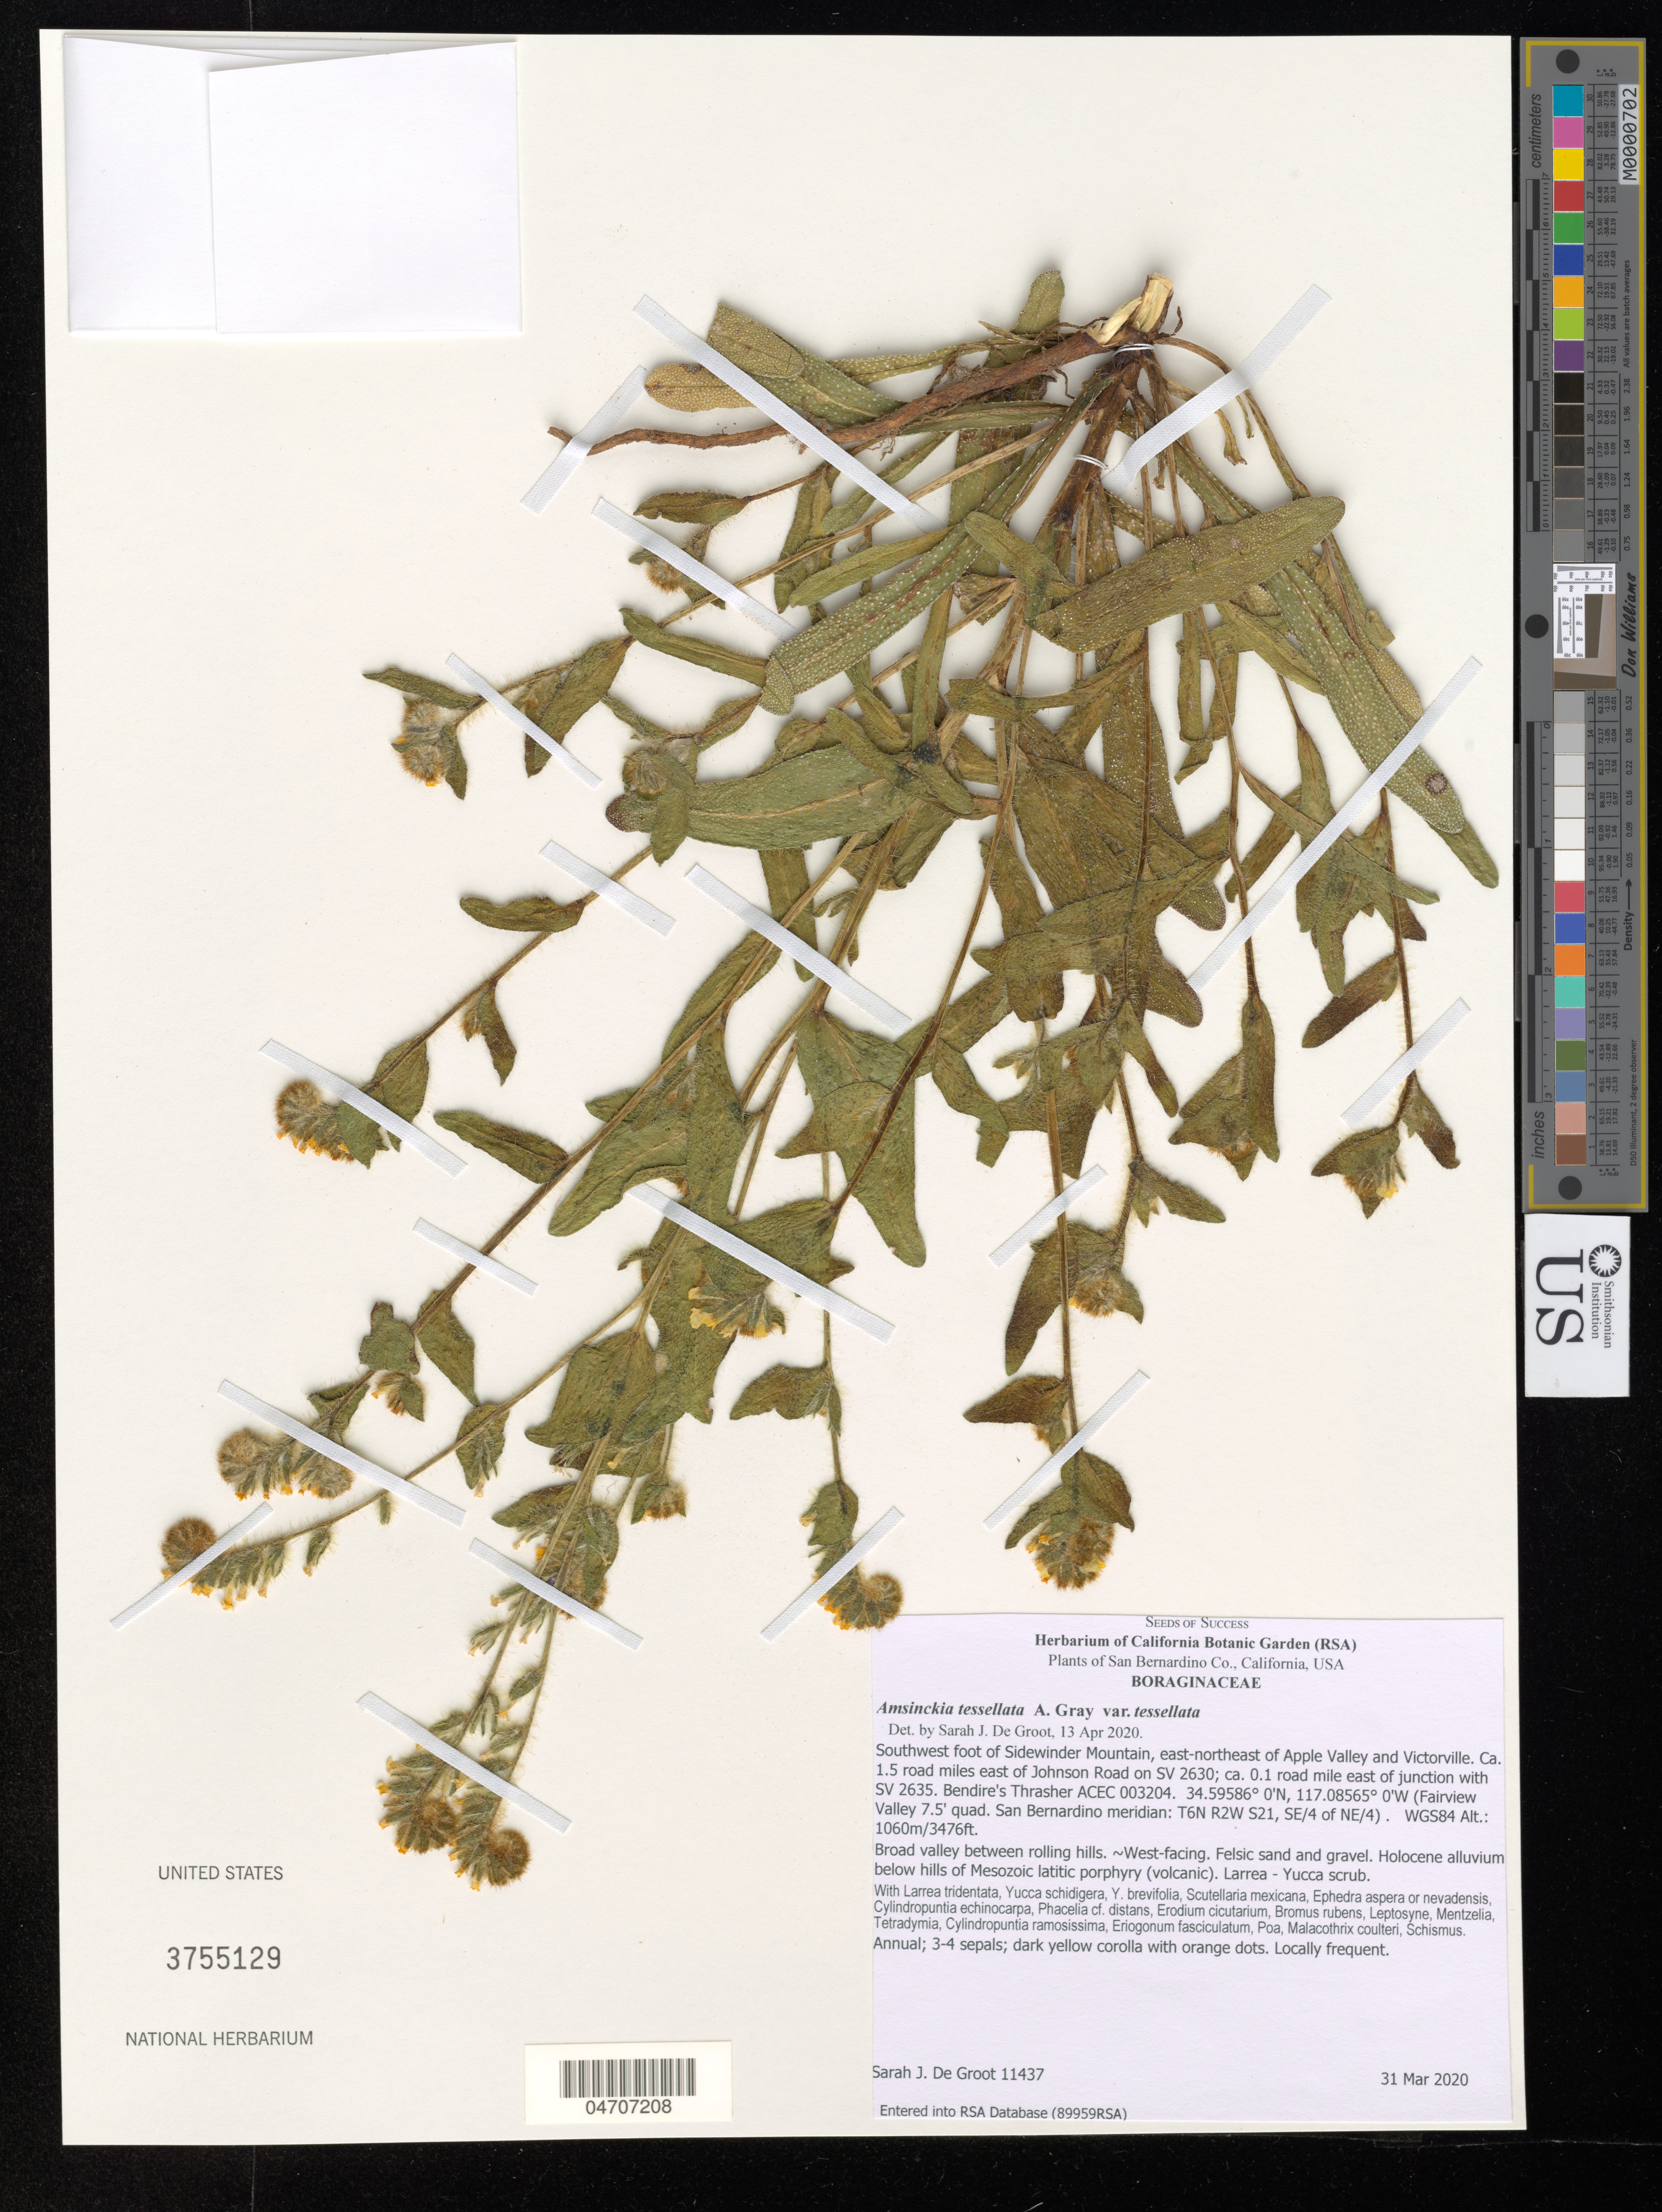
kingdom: Plantae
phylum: Tracheophyta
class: Magnoliopsida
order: Boraginales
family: Boraginaceae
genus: Amsinckia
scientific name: Amsinckia tessellata var. gloriosa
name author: (Eastw. ex Suksd.) Hoover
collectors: S. De Groot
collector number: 11437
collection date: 2020-03-31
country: United States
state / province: California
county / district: San Bernardino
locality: San Bernardino Co. Southwest foot of Sidewinder Mountain, east-northeast of Apple Valley and Victorville. Ca. 1.5 road miles east of Johnson Road on SV 2630; ca. 0.1 road mile east of junction with SV 2635. Bendire's Thrasher ACEC 003204. (Fairview Valley 7.5' quad. San Bernardino meridian: T6N R2W, SE/4 of NE/4). WGS84.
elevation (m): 1060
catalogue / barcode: US 3755129